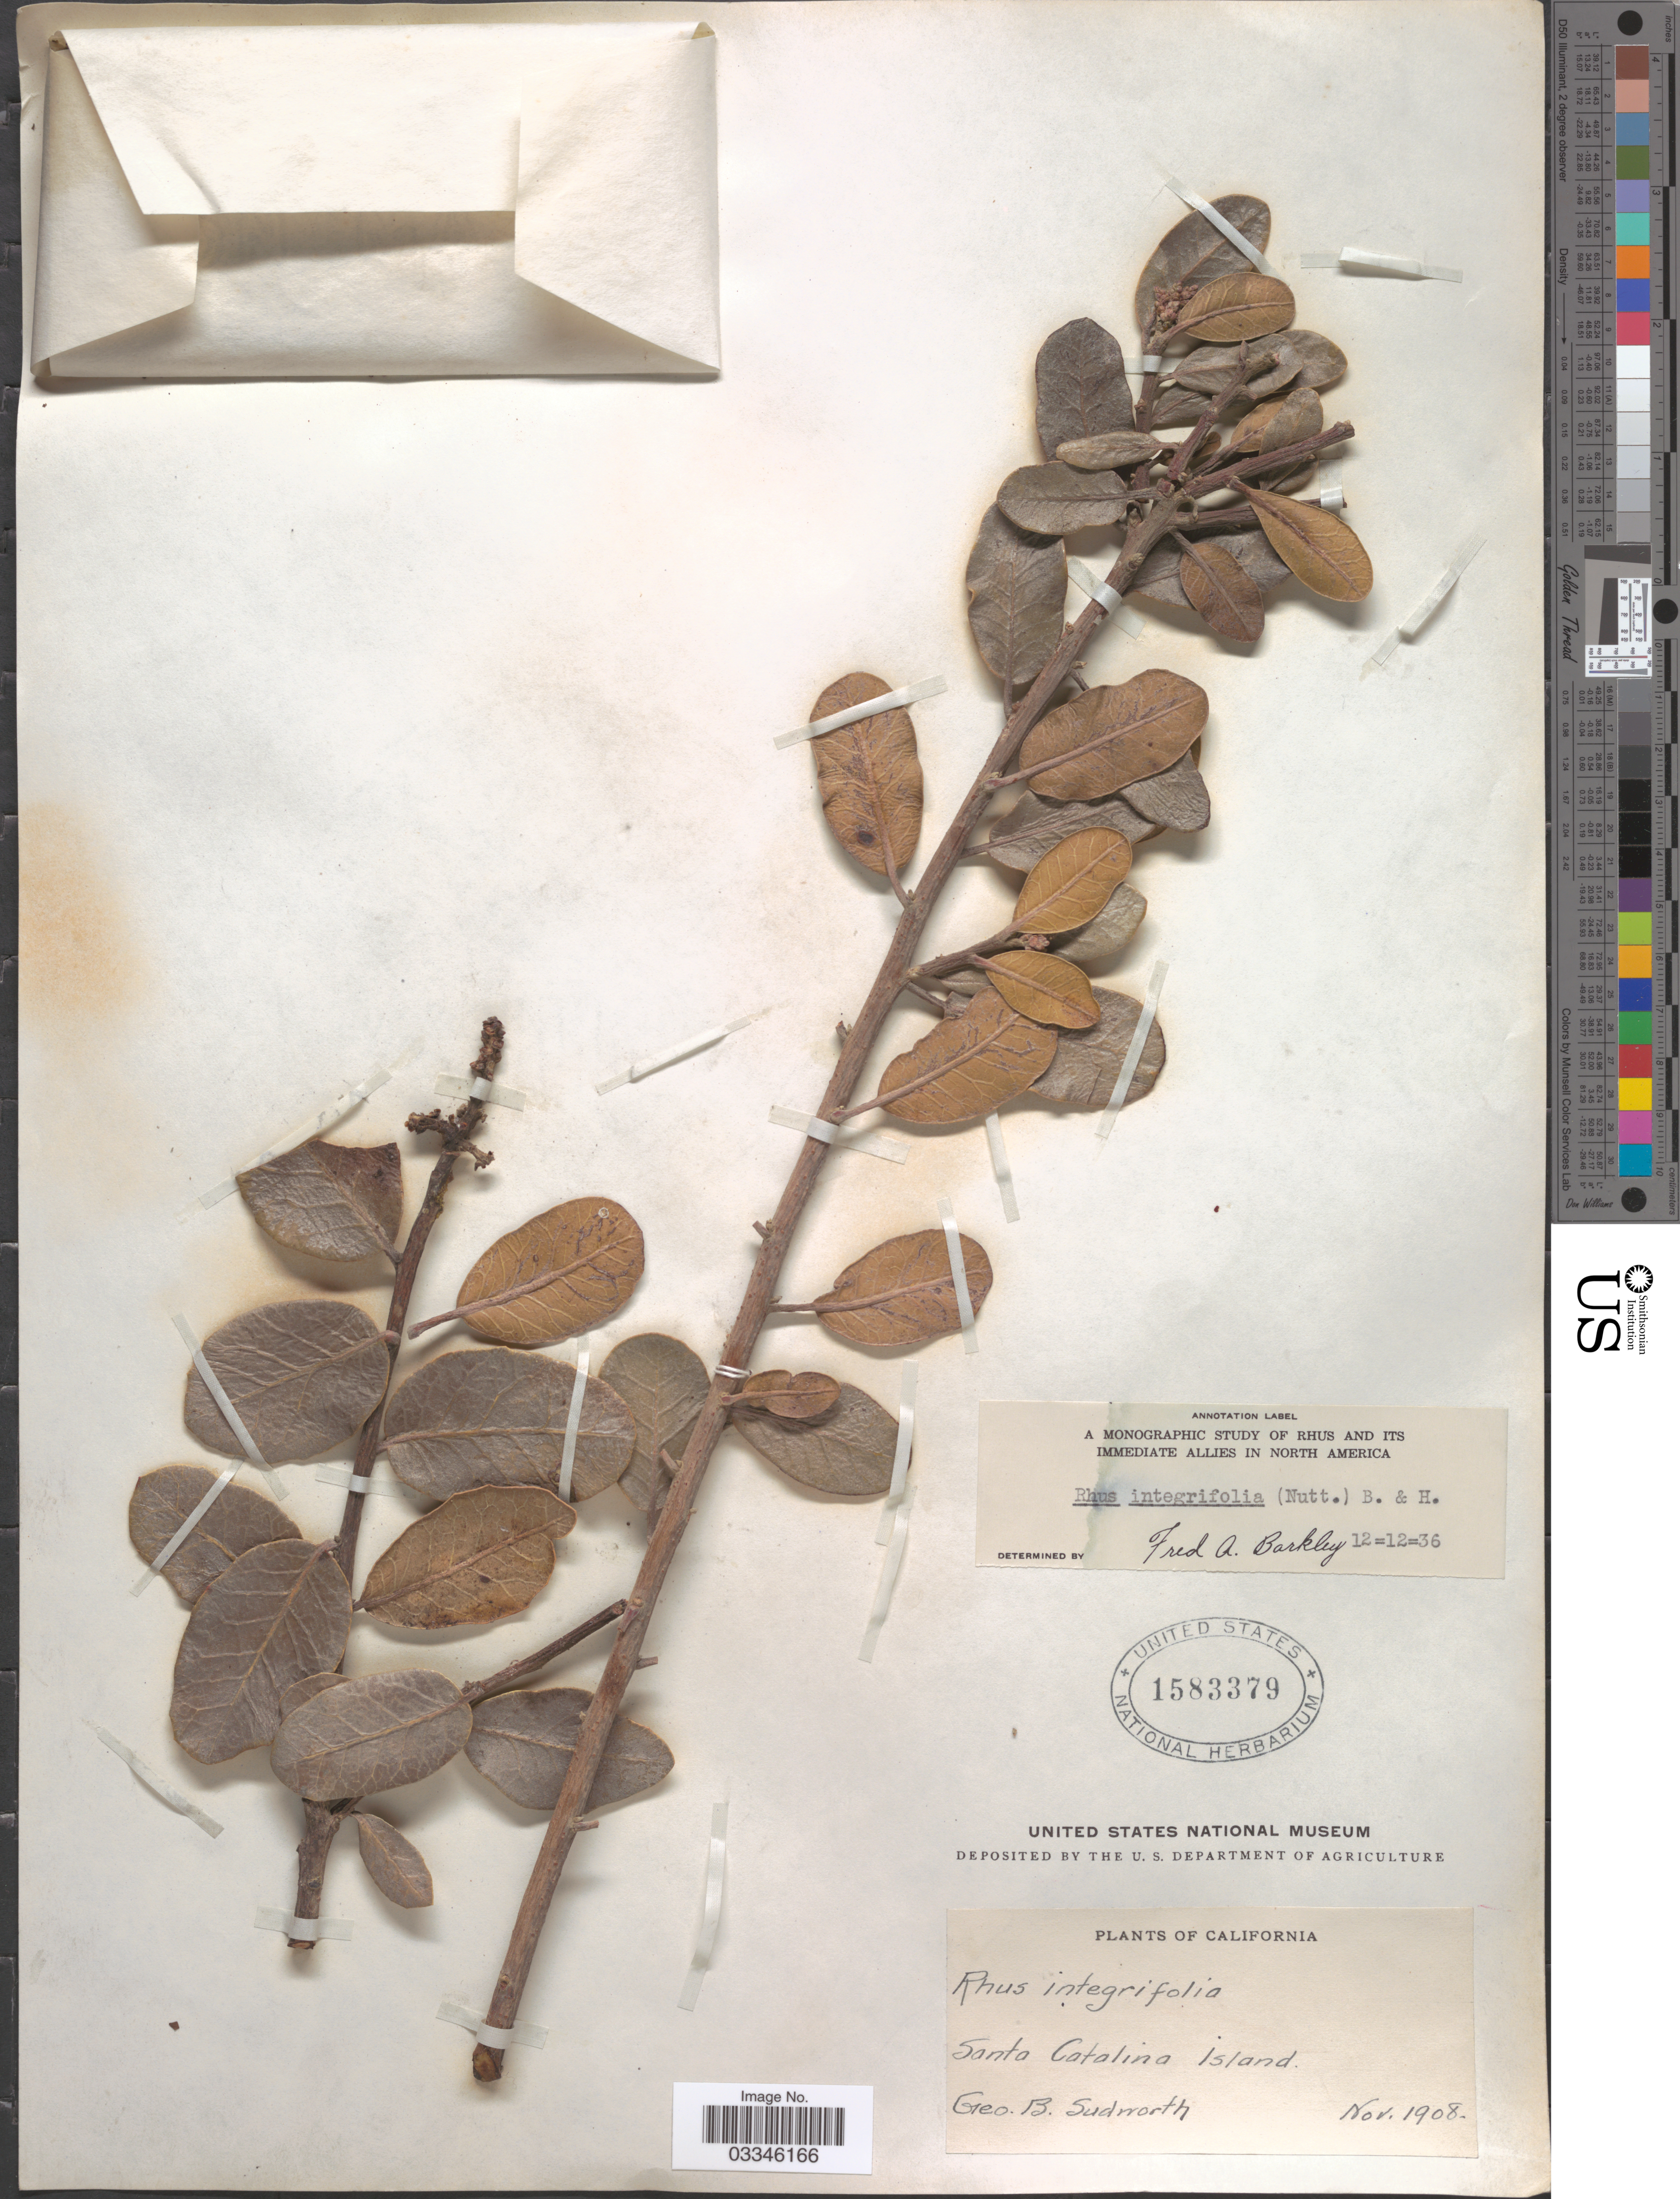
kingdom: Plantae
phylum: Tracheophyta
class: Magnoliopsida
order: Sapindales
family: Anacardiaceae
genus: Rhus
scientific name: Rhus integrifolia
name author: (Nutt.) Benth. & Hook. f. ex W.H. Brewer & S. Watson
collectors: G. B. Sudworth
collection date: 1908-11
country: United States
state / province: California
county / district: Los Angeles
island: Santa Catalina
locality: Santa Catalina Island.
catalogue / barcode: US 1583379